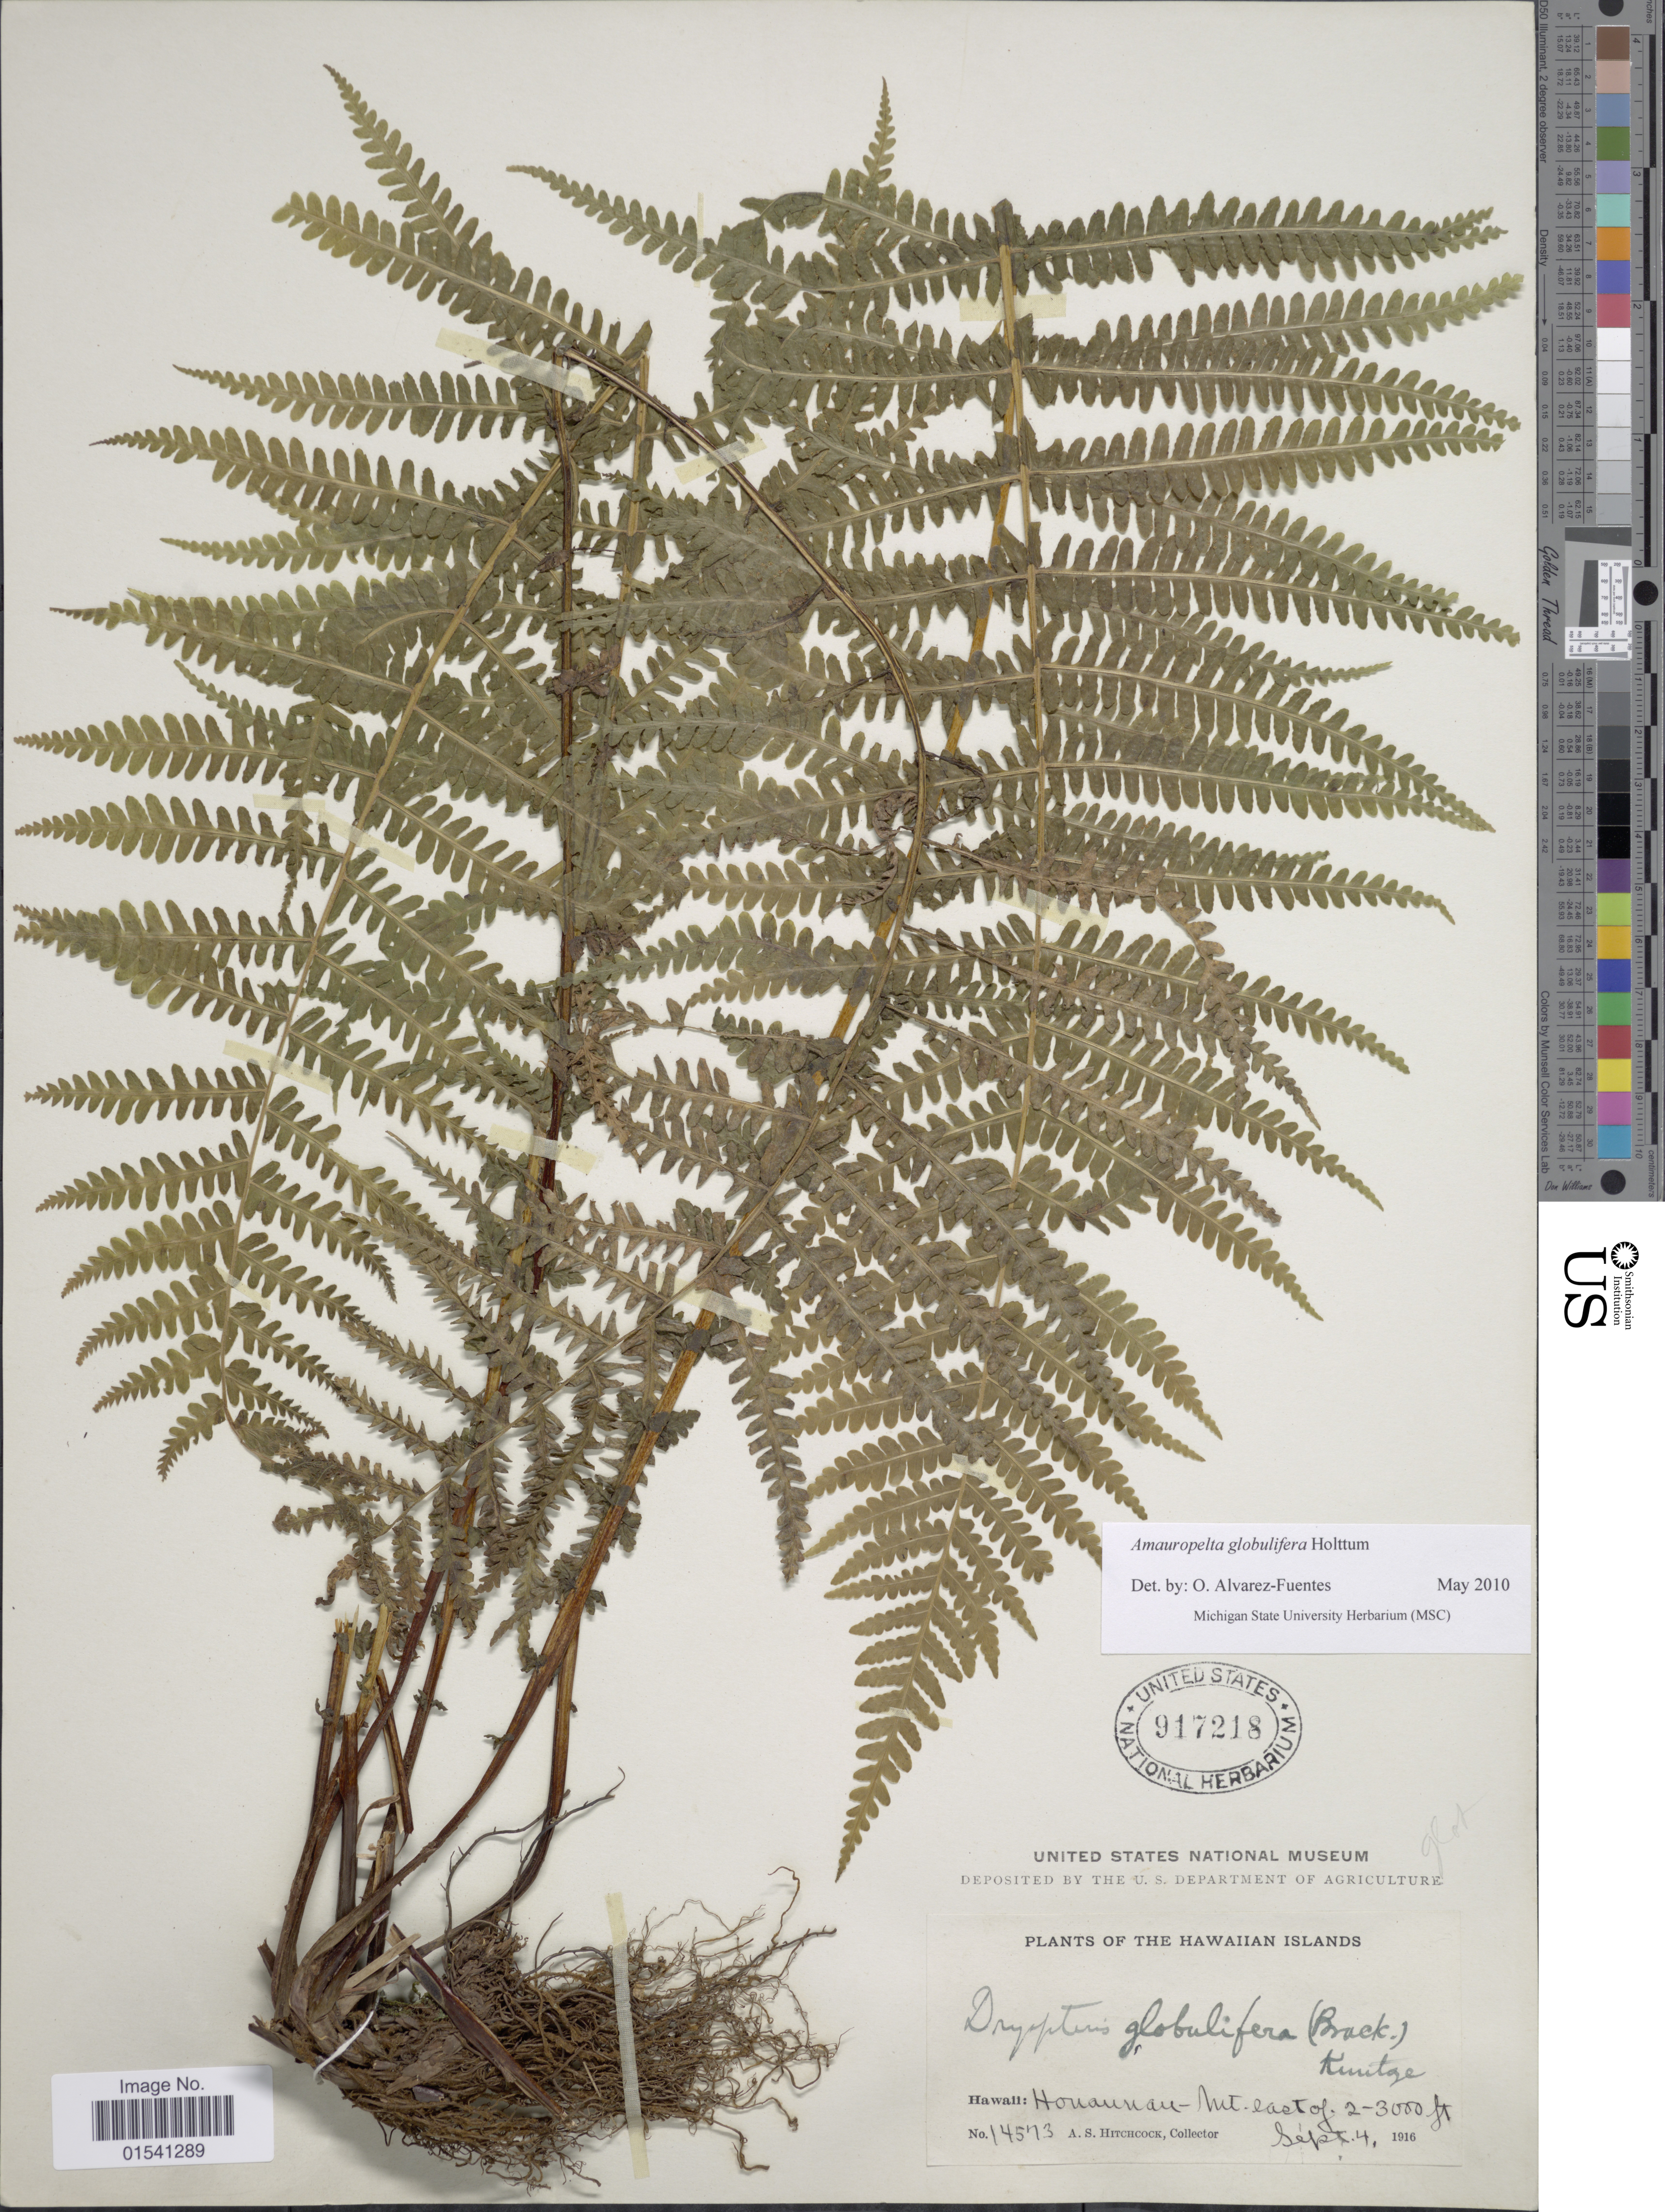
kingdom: Plantae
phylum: Tracheophyta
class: Polypodiopsida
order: Polypodiales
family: Thelypteridaceae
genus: Amauropelta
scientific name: Amauropelta globulifera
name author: (Brack.) Holttum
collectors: A. S. Hitchcock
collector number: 14573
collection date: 1916-09-04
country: United States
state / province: Hawaii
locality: The Hawaiian islands, Honaunau-Mt. east of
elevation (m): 610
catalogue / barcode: US 917218